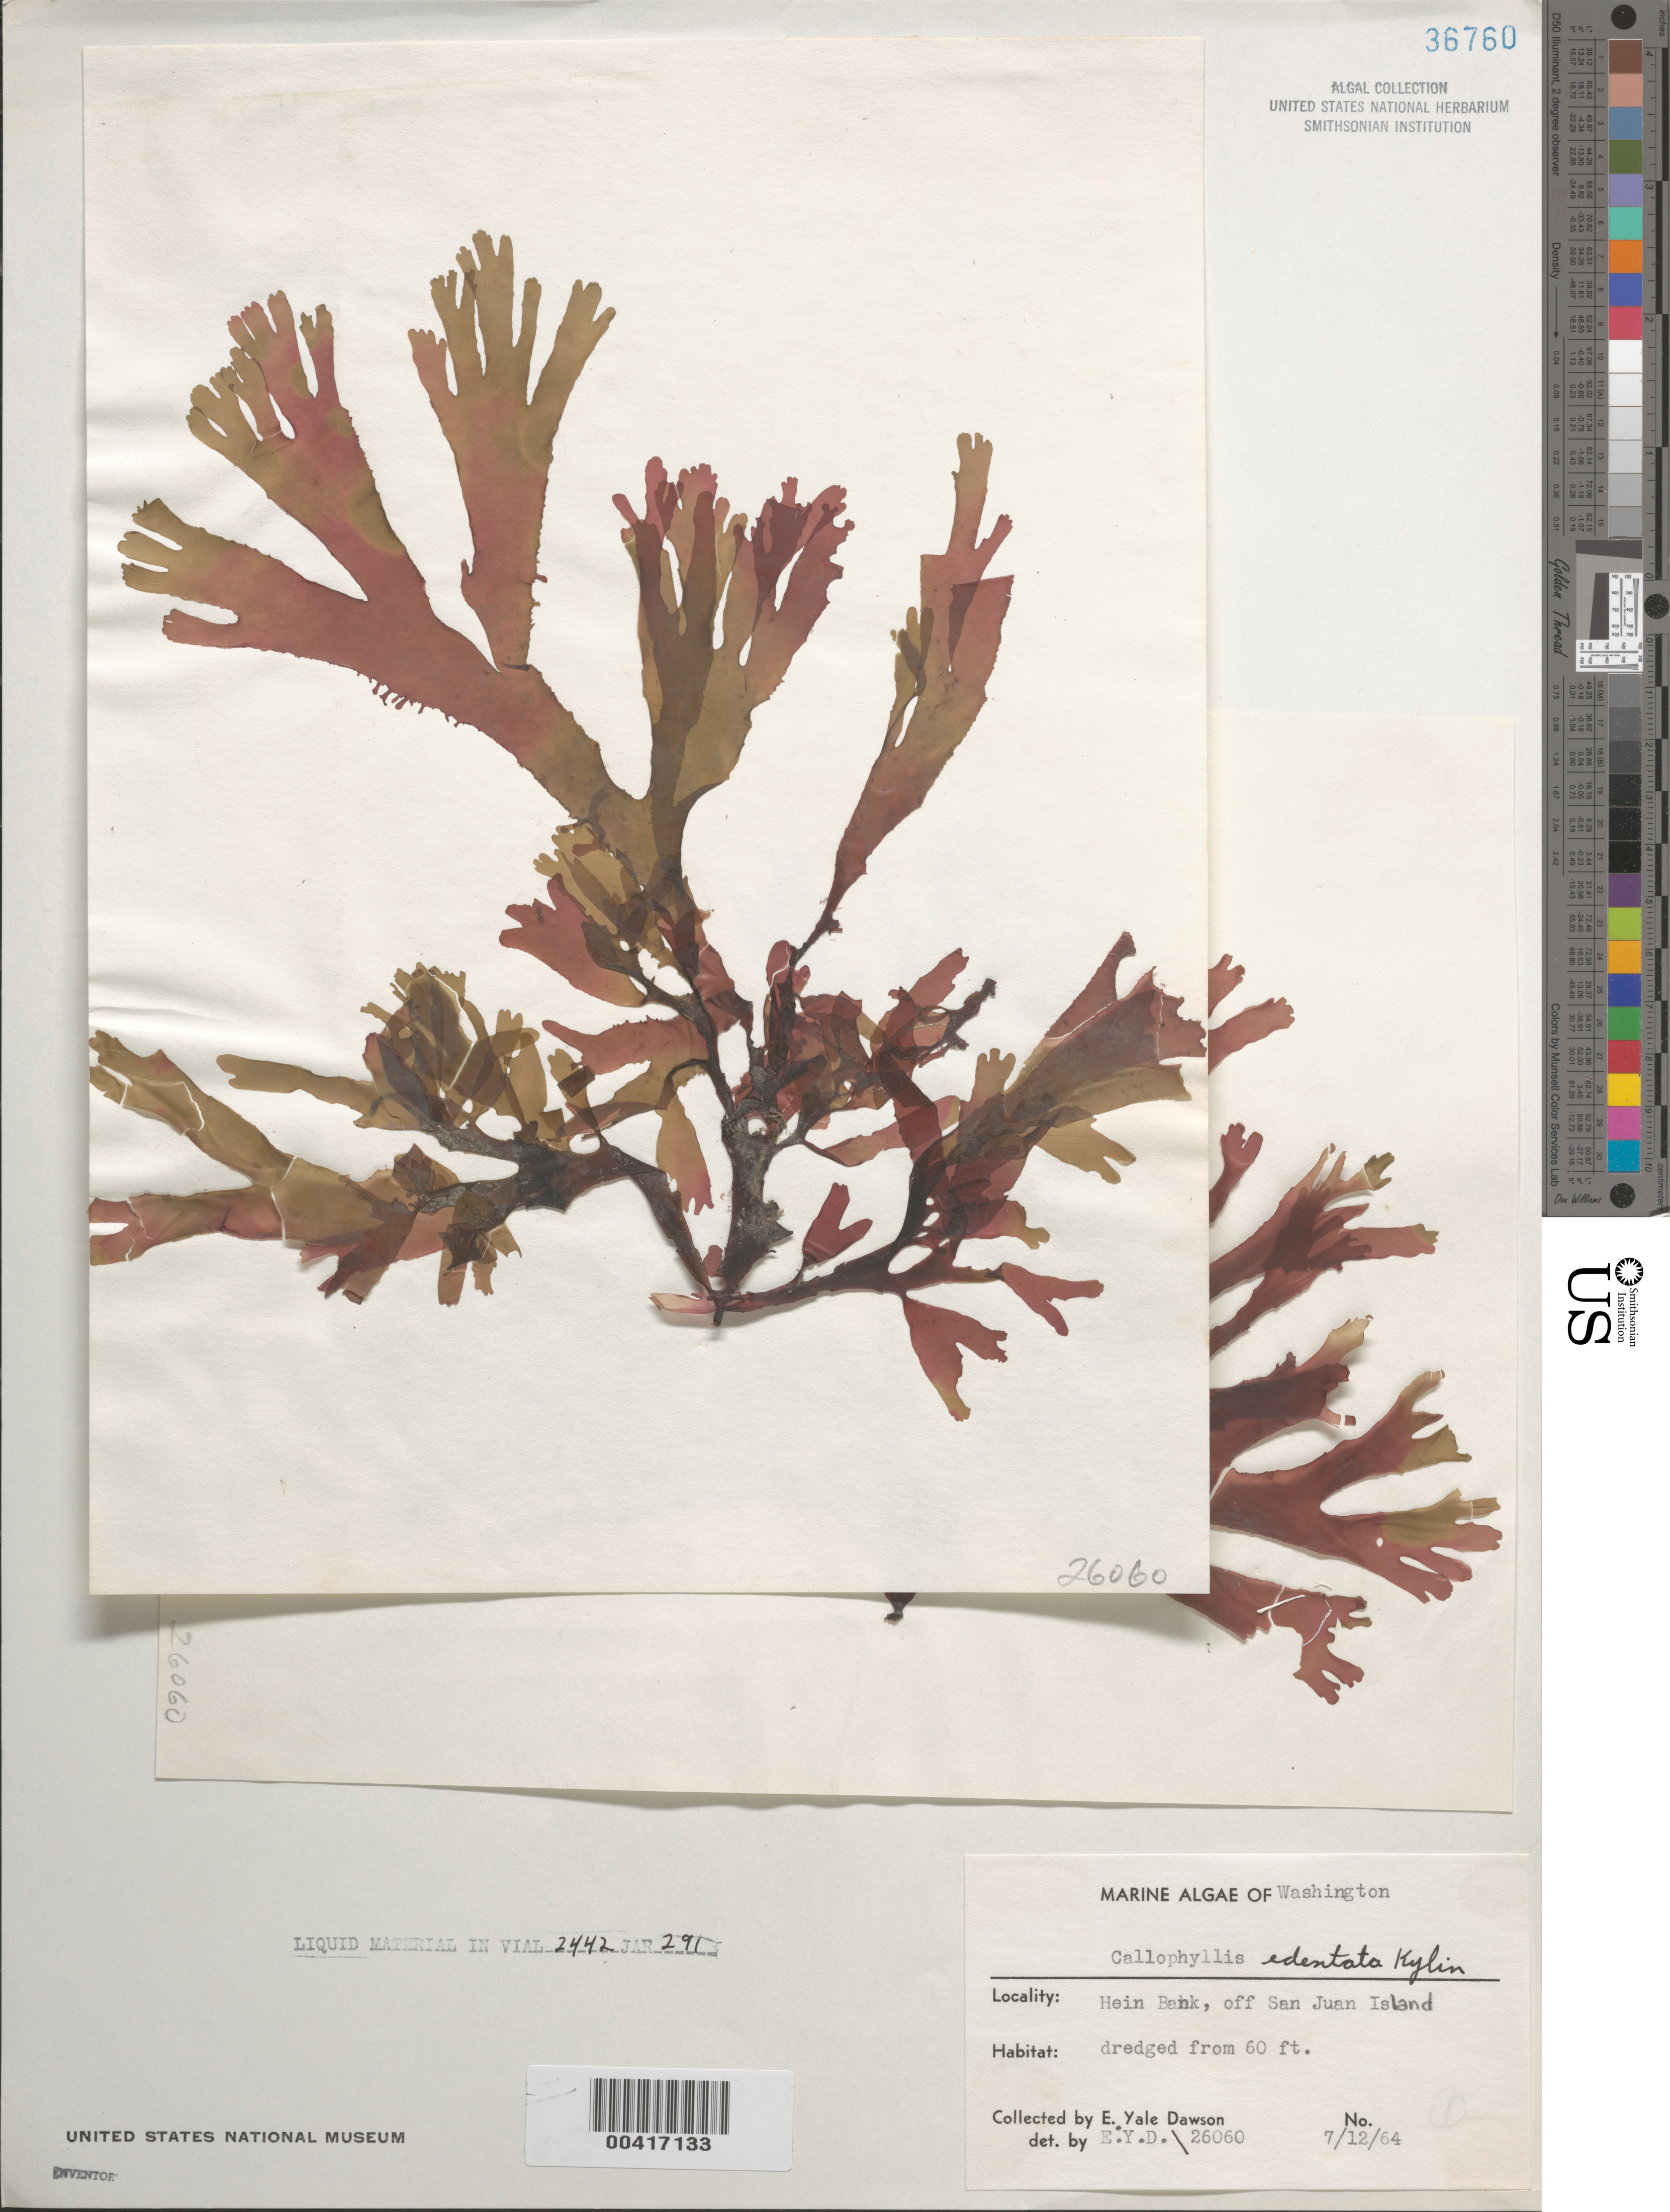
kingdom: Plantae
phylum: Rhodophyta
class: Florideophyceae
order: Gigartinales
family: Kallymeniaceae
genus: Callophyllis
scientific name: Callophyllis edentata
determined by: Dawson, E. Y.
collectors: E. Y. Dawson, M. Neushul & Phycology Class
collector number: EYD 26060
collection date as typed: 12 Jul 1963 or 12 Jul 1964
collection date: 1963-07-12 or 1964-07-12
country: United States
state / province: Washington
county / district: San Juan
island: San Juan Island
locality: Hein Bank, off San Juan Island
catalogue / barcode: US 36760